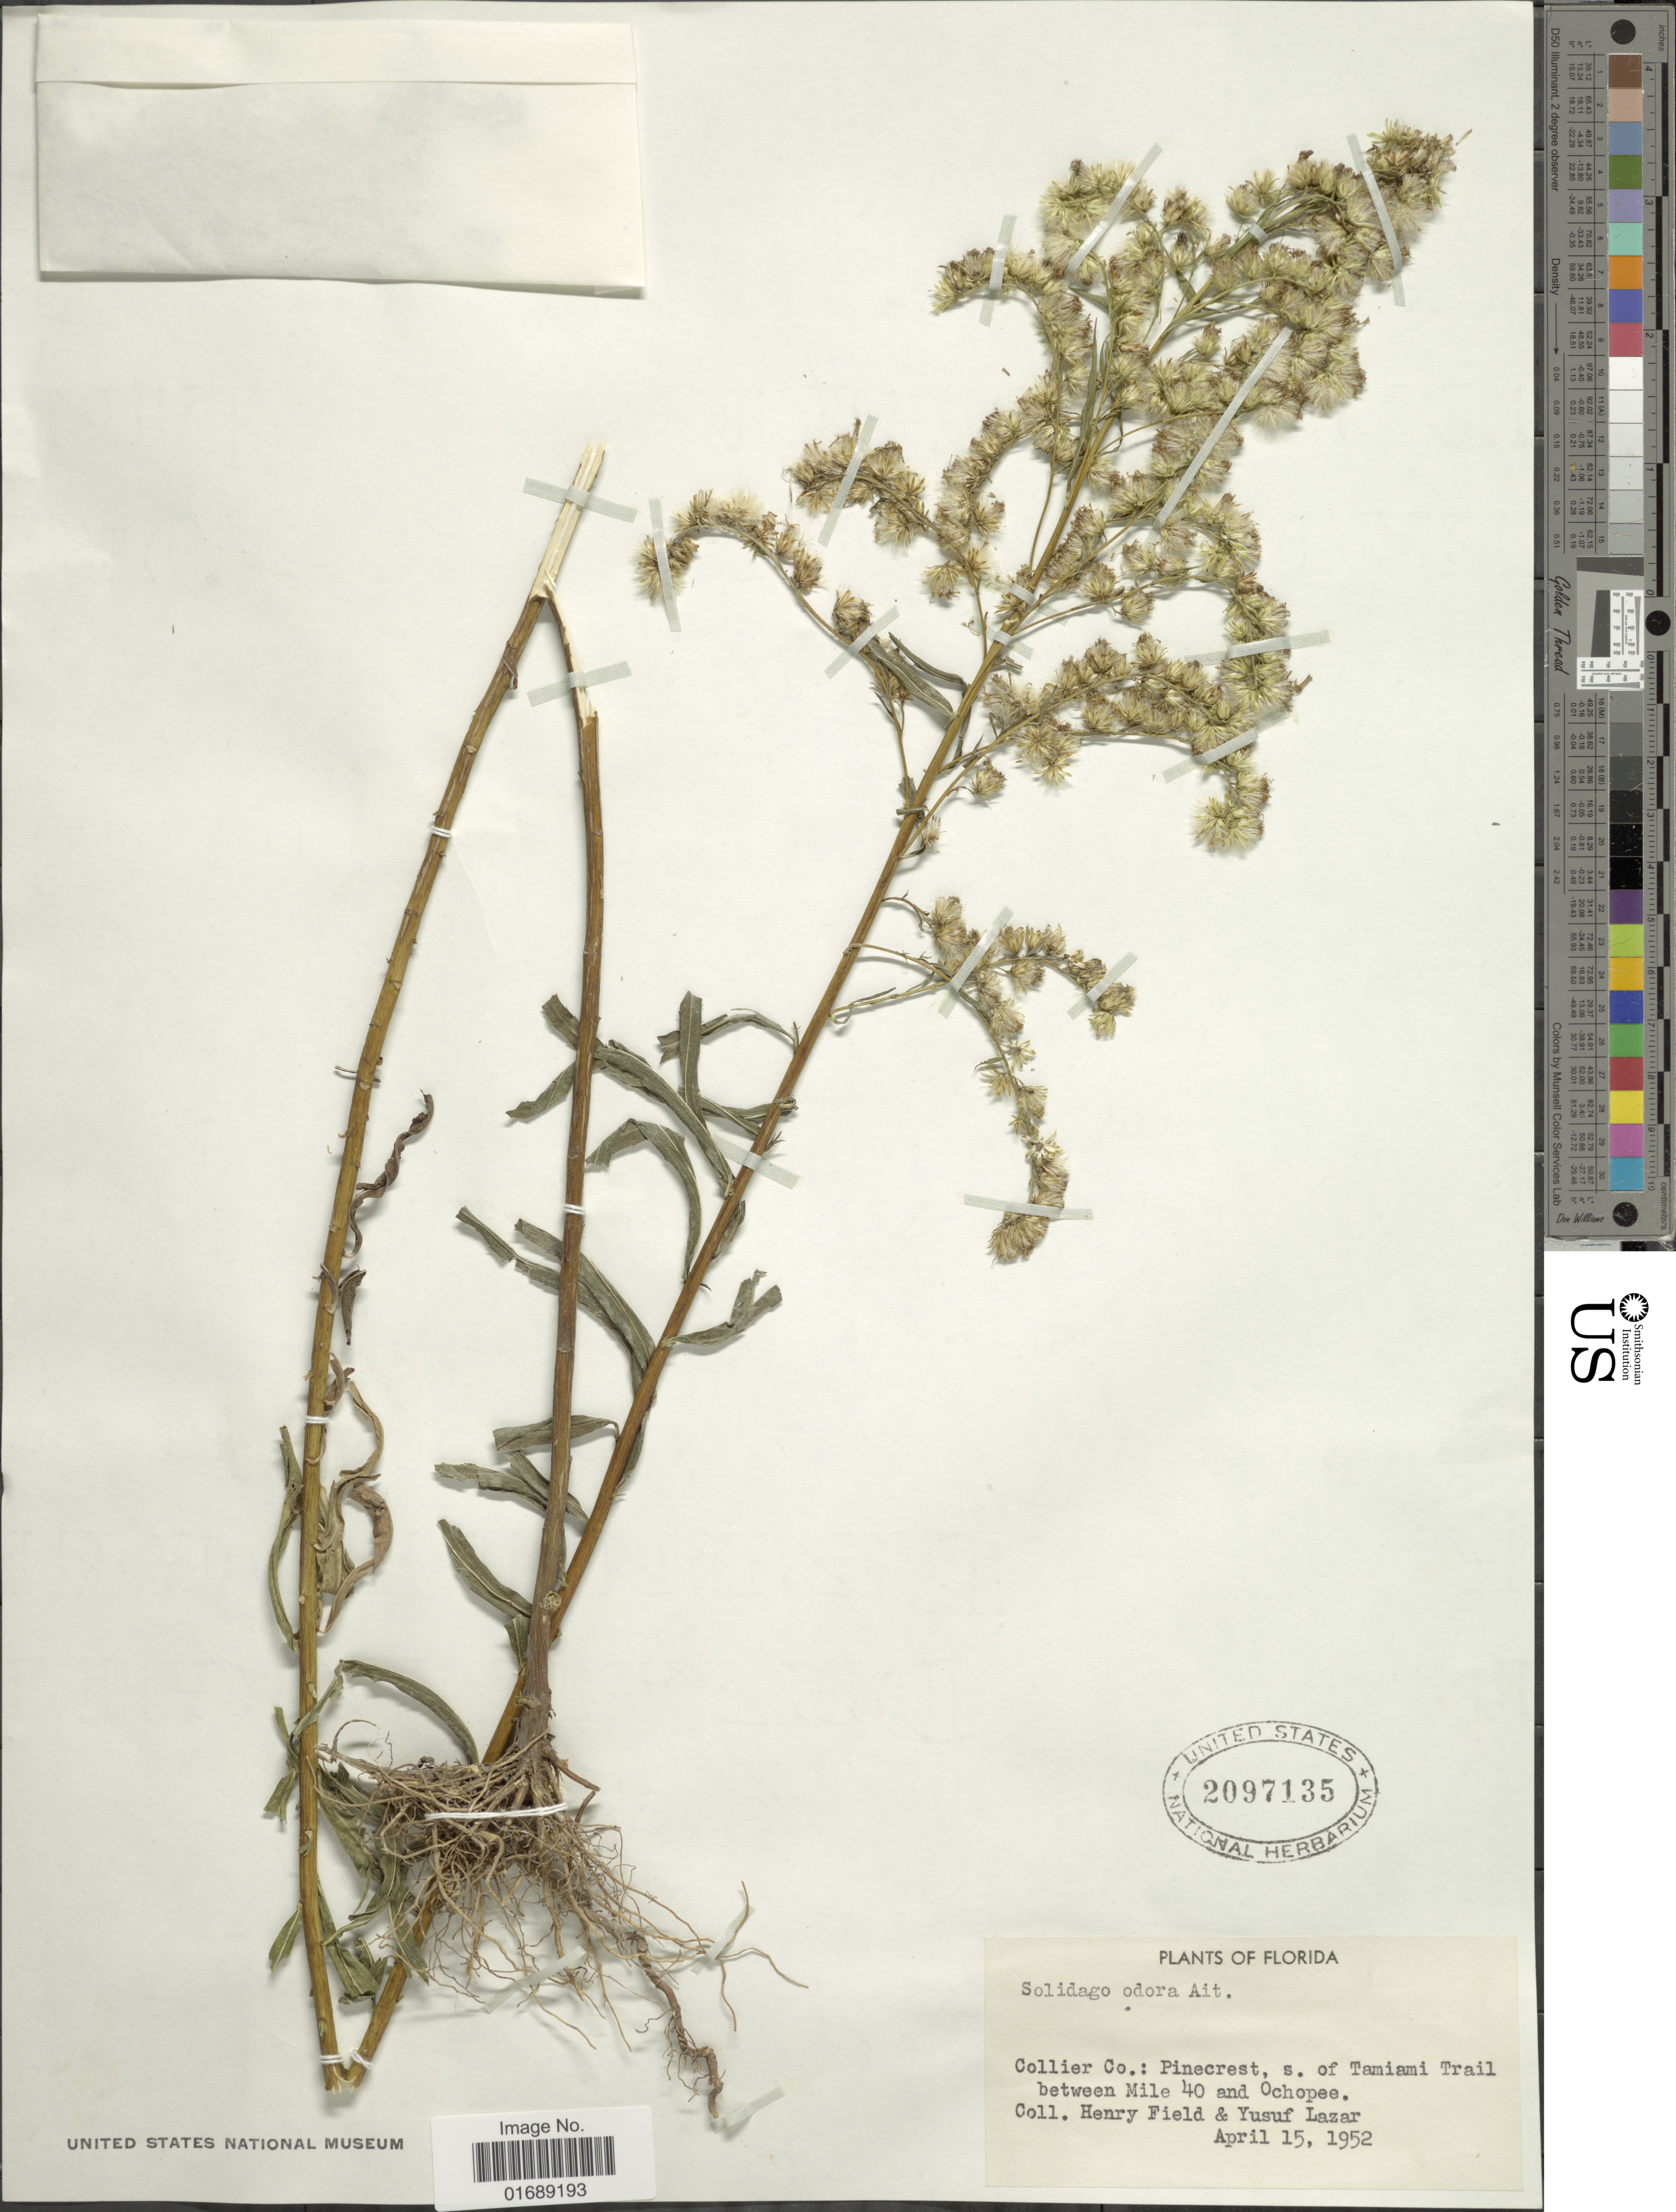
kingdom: Plantae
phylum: Tracheophyta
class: Magnoliopsida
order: Asterales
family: Asteraceae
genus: Solidago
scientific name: Solidago odora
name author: Aiton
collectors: H. Field & Y. Lazar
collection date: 1952-04-15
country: United States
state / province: Florida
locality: Collier Co.: Pinecrest, S. of Tamiami Trail between Mile 40 and Ochopee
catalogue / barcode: US 2097135